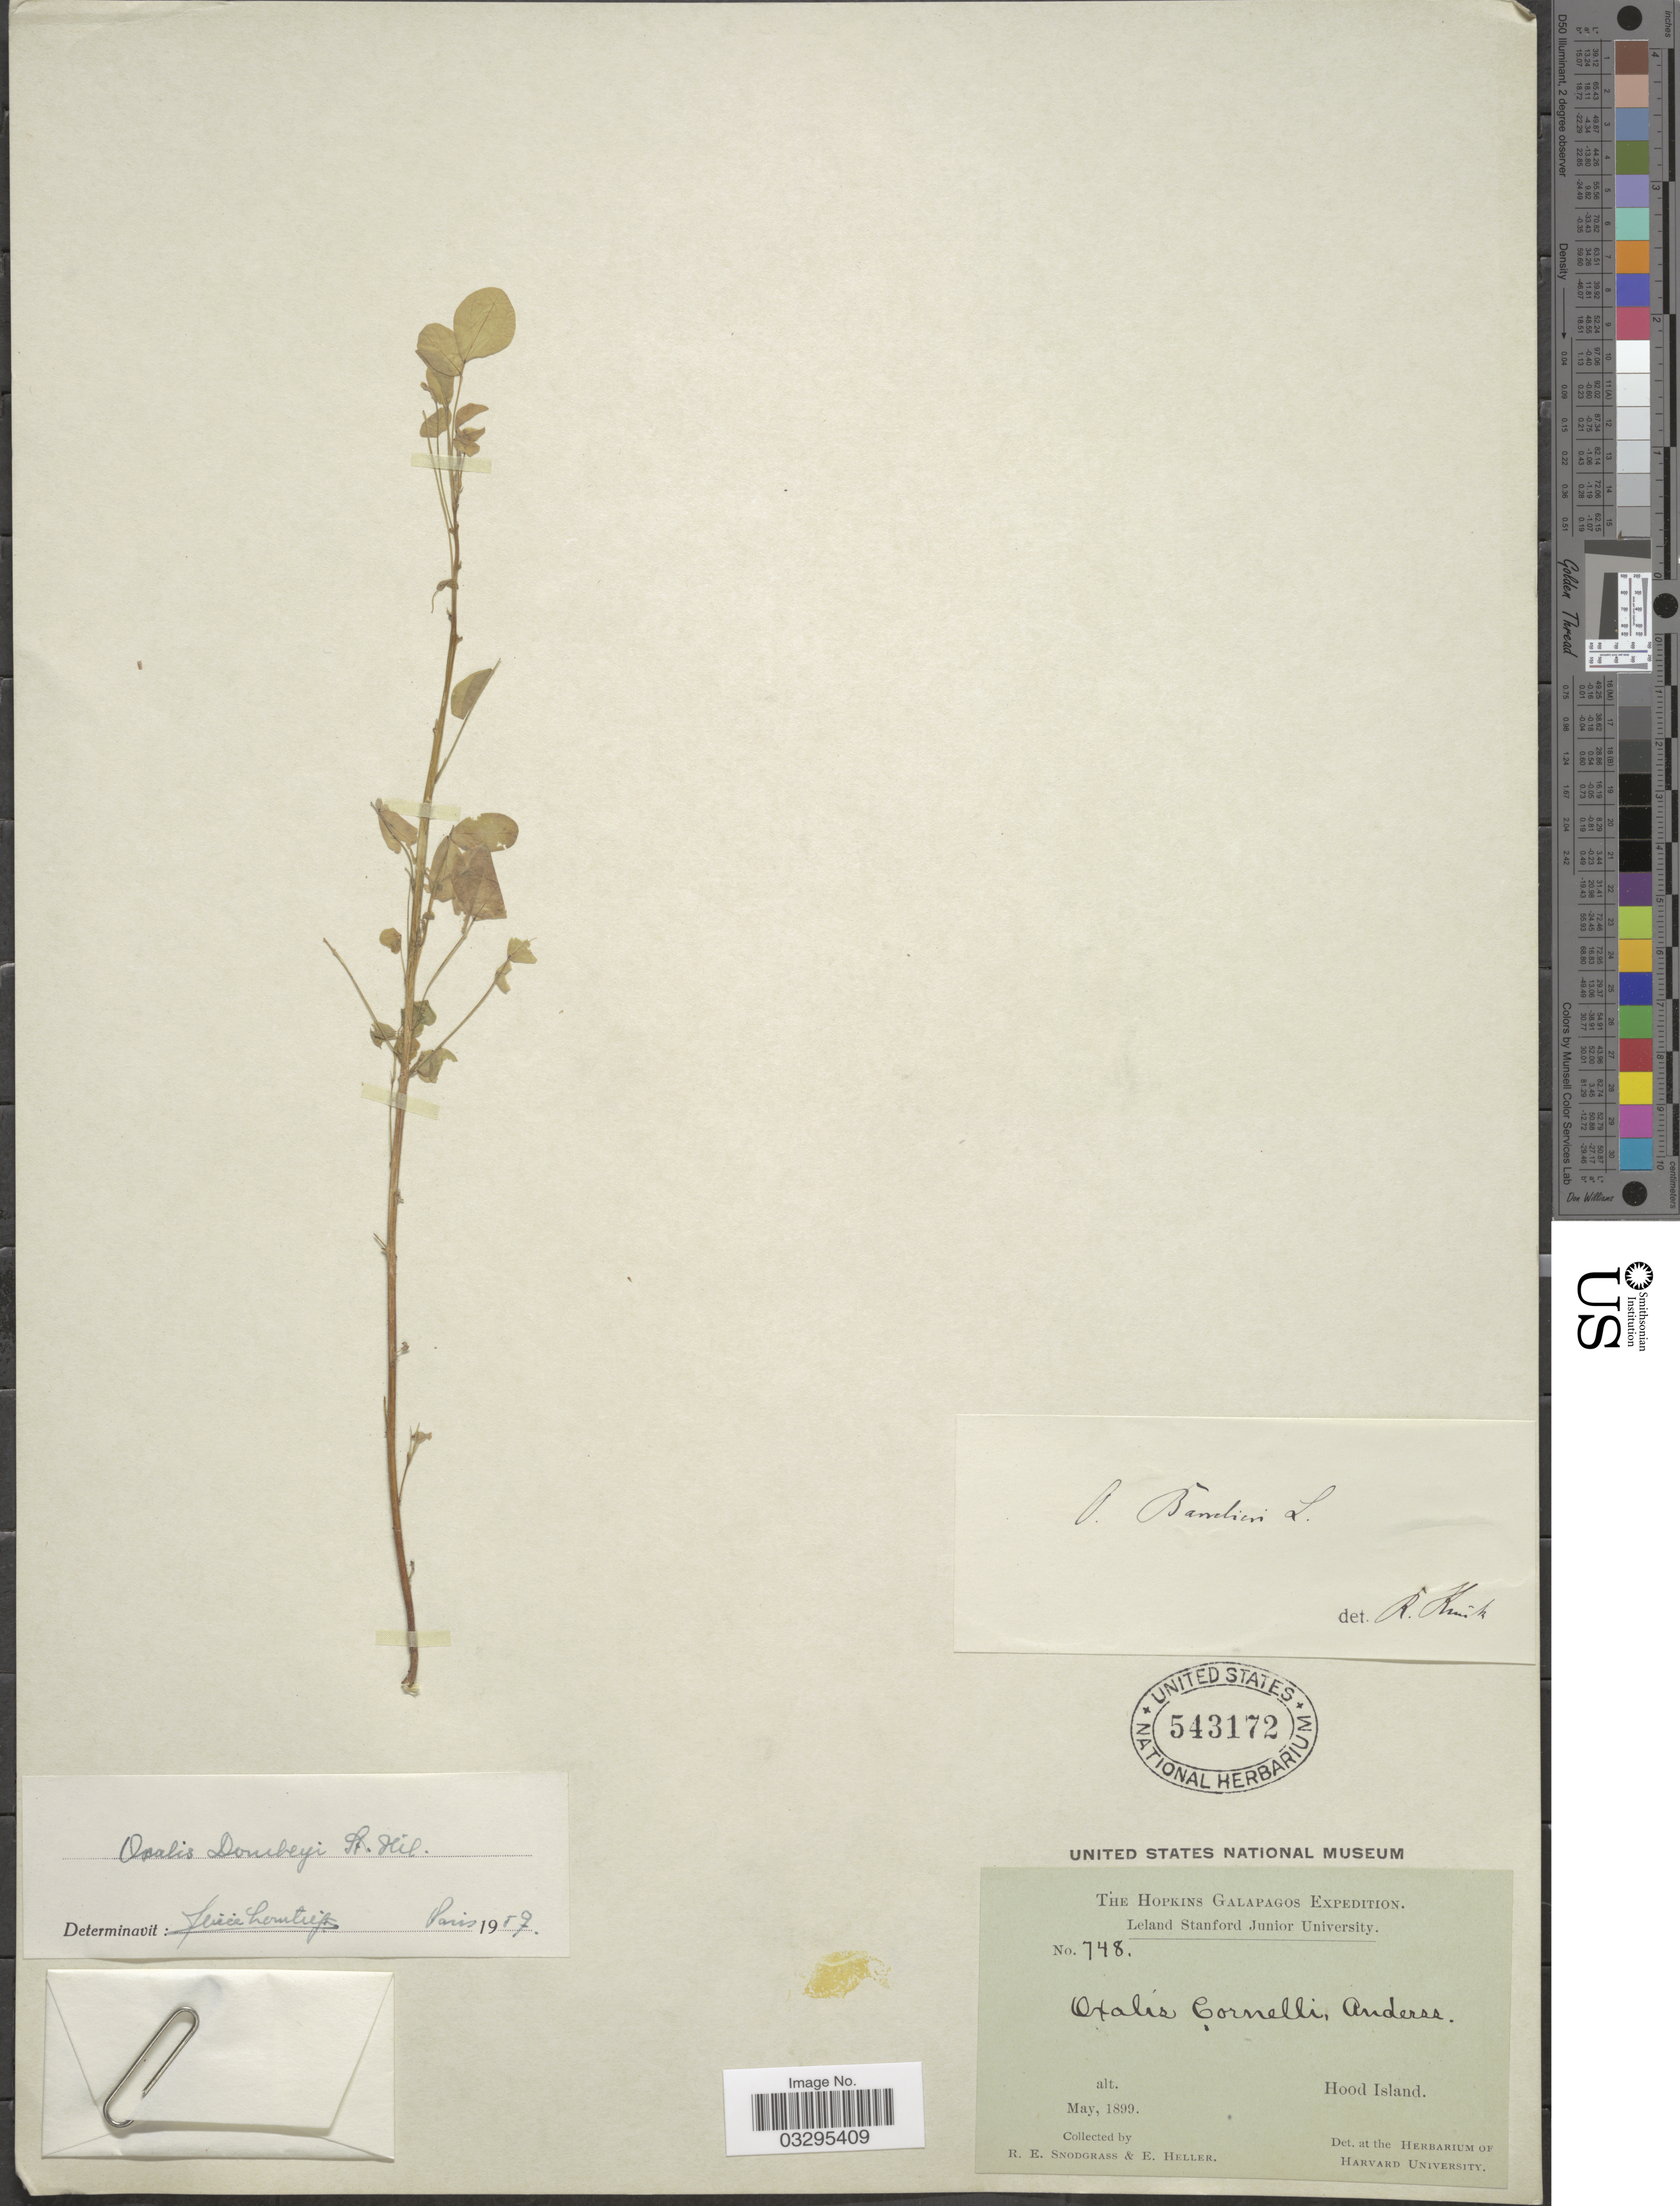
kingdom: Plantae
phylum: Tracheophyta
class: Magnoliopsida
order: Oxalidales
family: Oxalidaceae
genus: Oxalis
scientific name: Oxalis dombeyi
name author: A. St.-Hil.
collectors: R. E. Snodgrass & E. Heller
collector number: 748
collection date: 1899-05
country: Ecuador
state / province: Colón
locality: Hood Island.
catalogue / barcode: US 543172